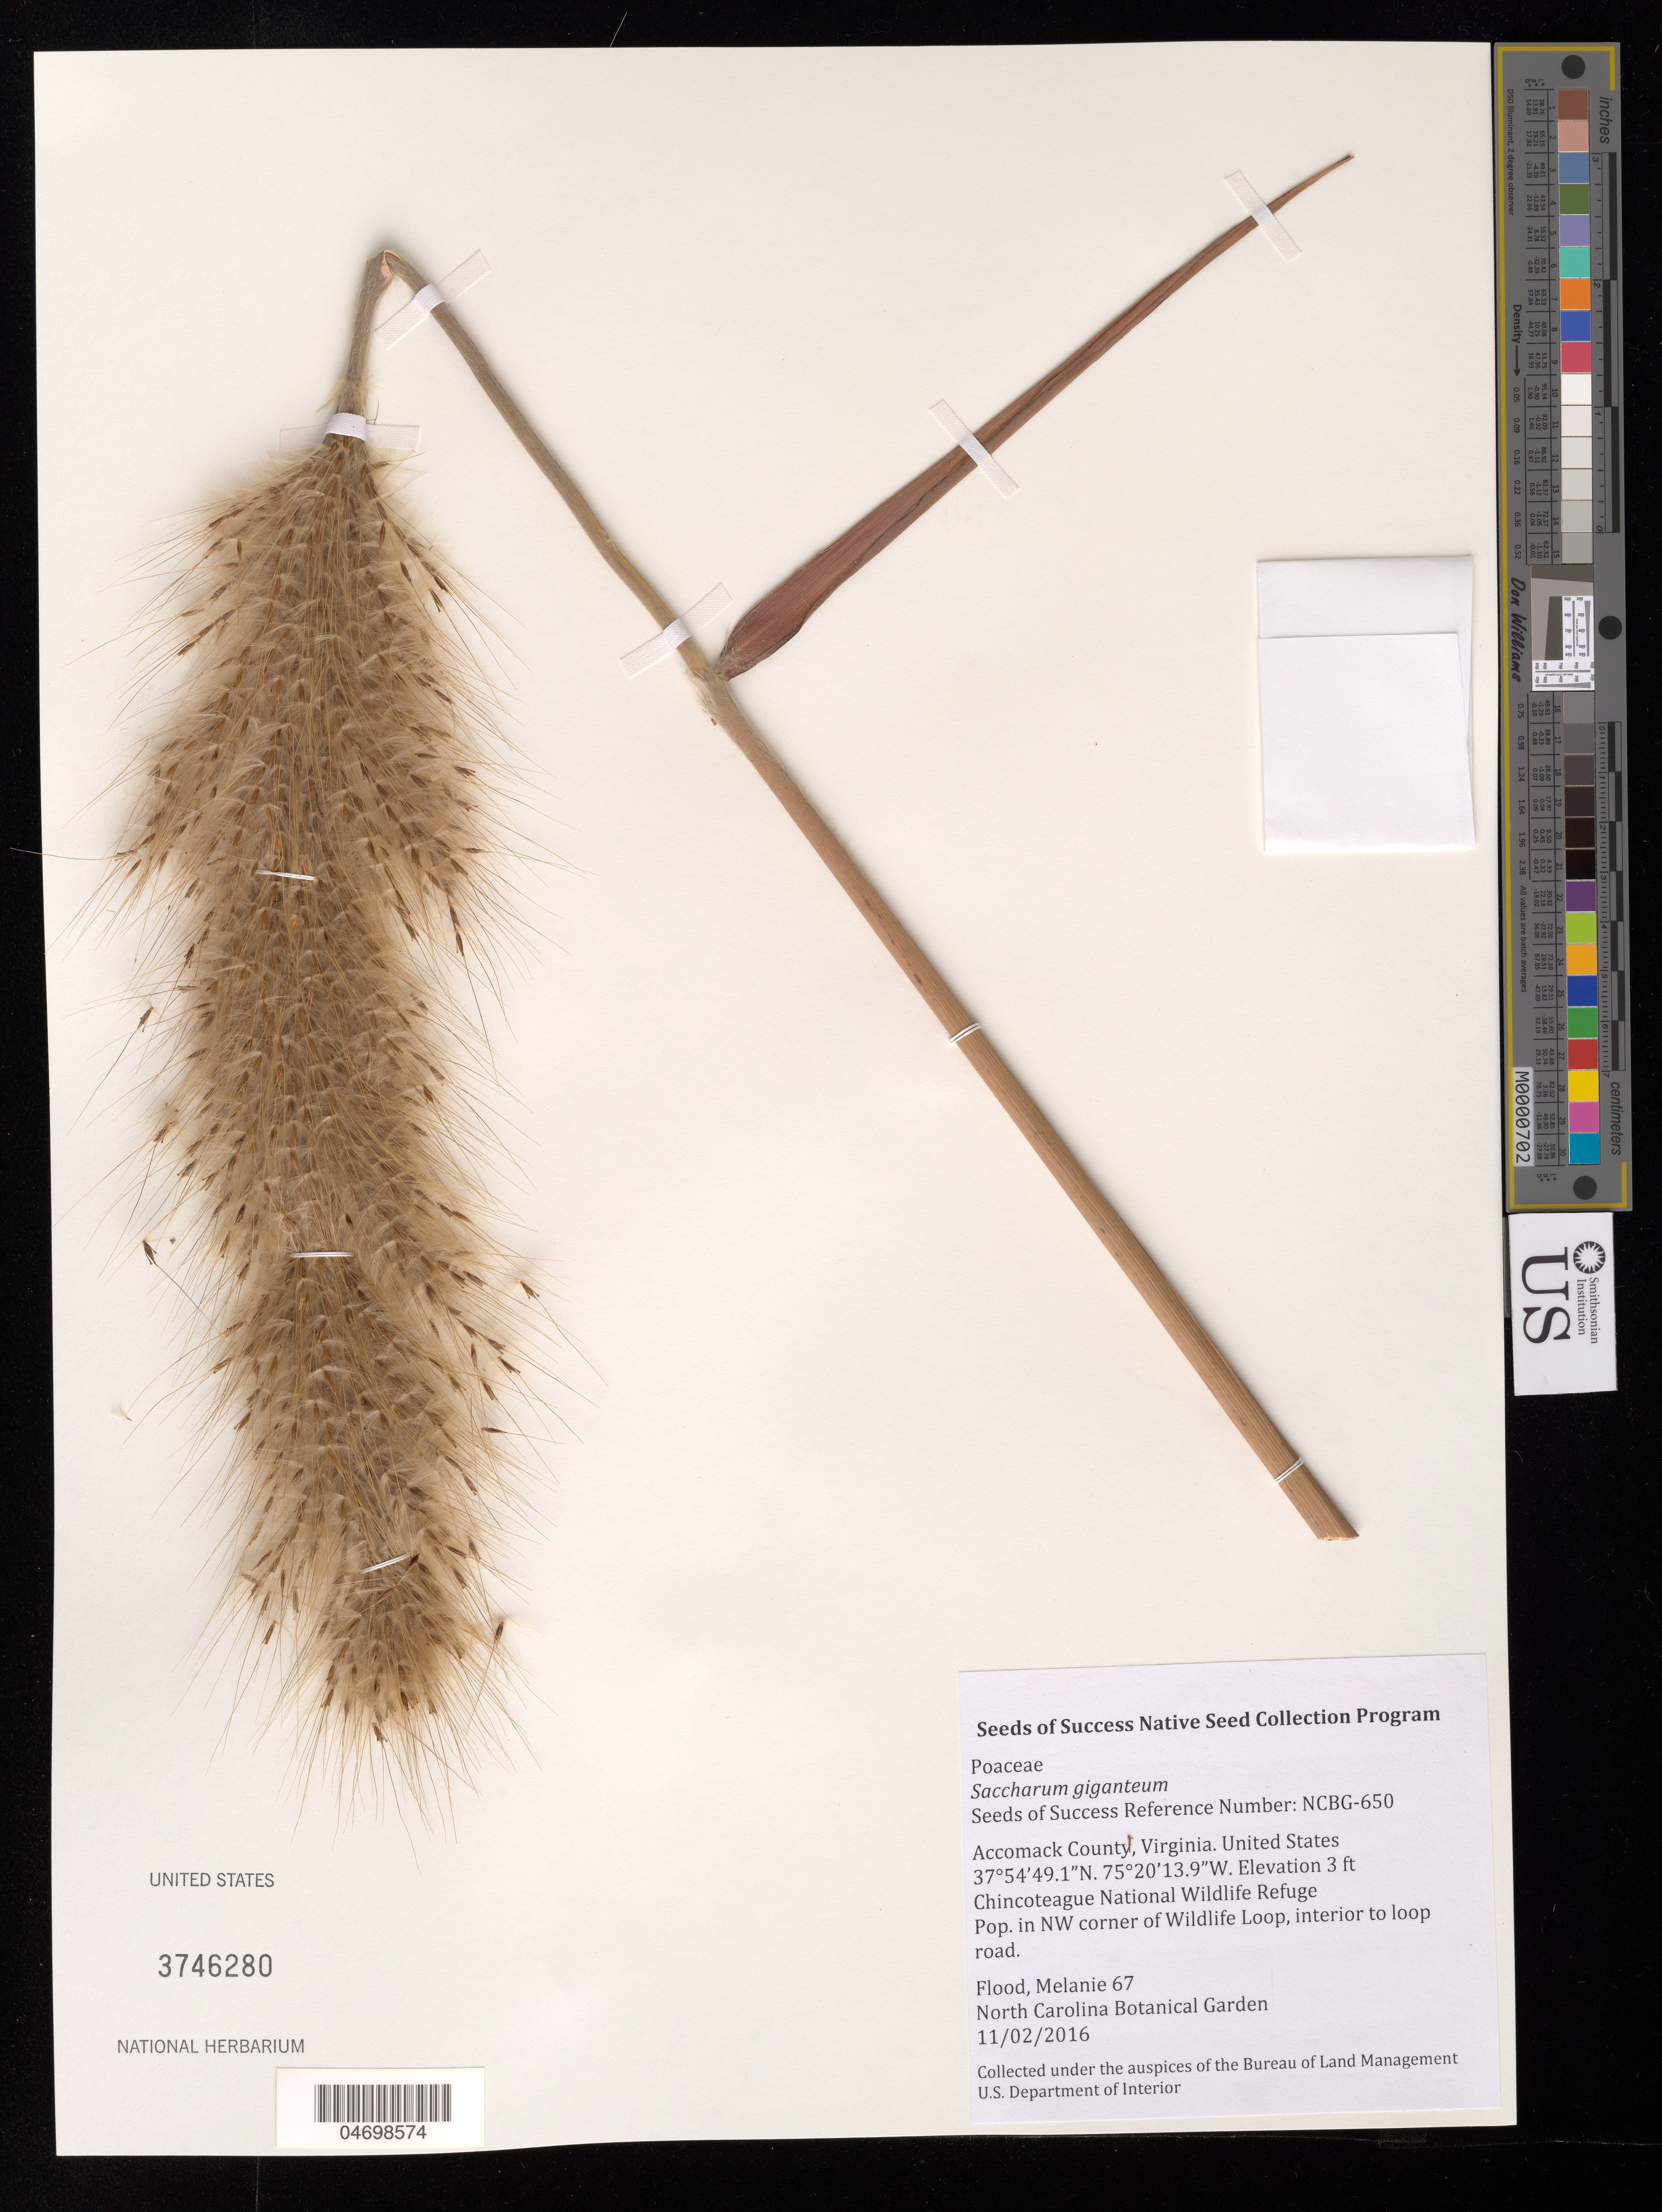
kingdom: Plantae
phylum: Tracheophyta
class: Liliopsida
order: Poales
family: Poaceae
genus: Saccharum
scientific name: Saccharum giganteum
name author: (Walter) Pers.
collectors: M. Flood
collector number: NCBG-650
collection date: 2016-11-02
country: United States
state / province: Virginia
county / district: Accomack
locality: Chincoteague National Wildlife Refuge, Wildlife Loop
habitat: Irregularly flooded tidal salt shrub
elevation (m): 1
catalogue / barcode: US 3746280